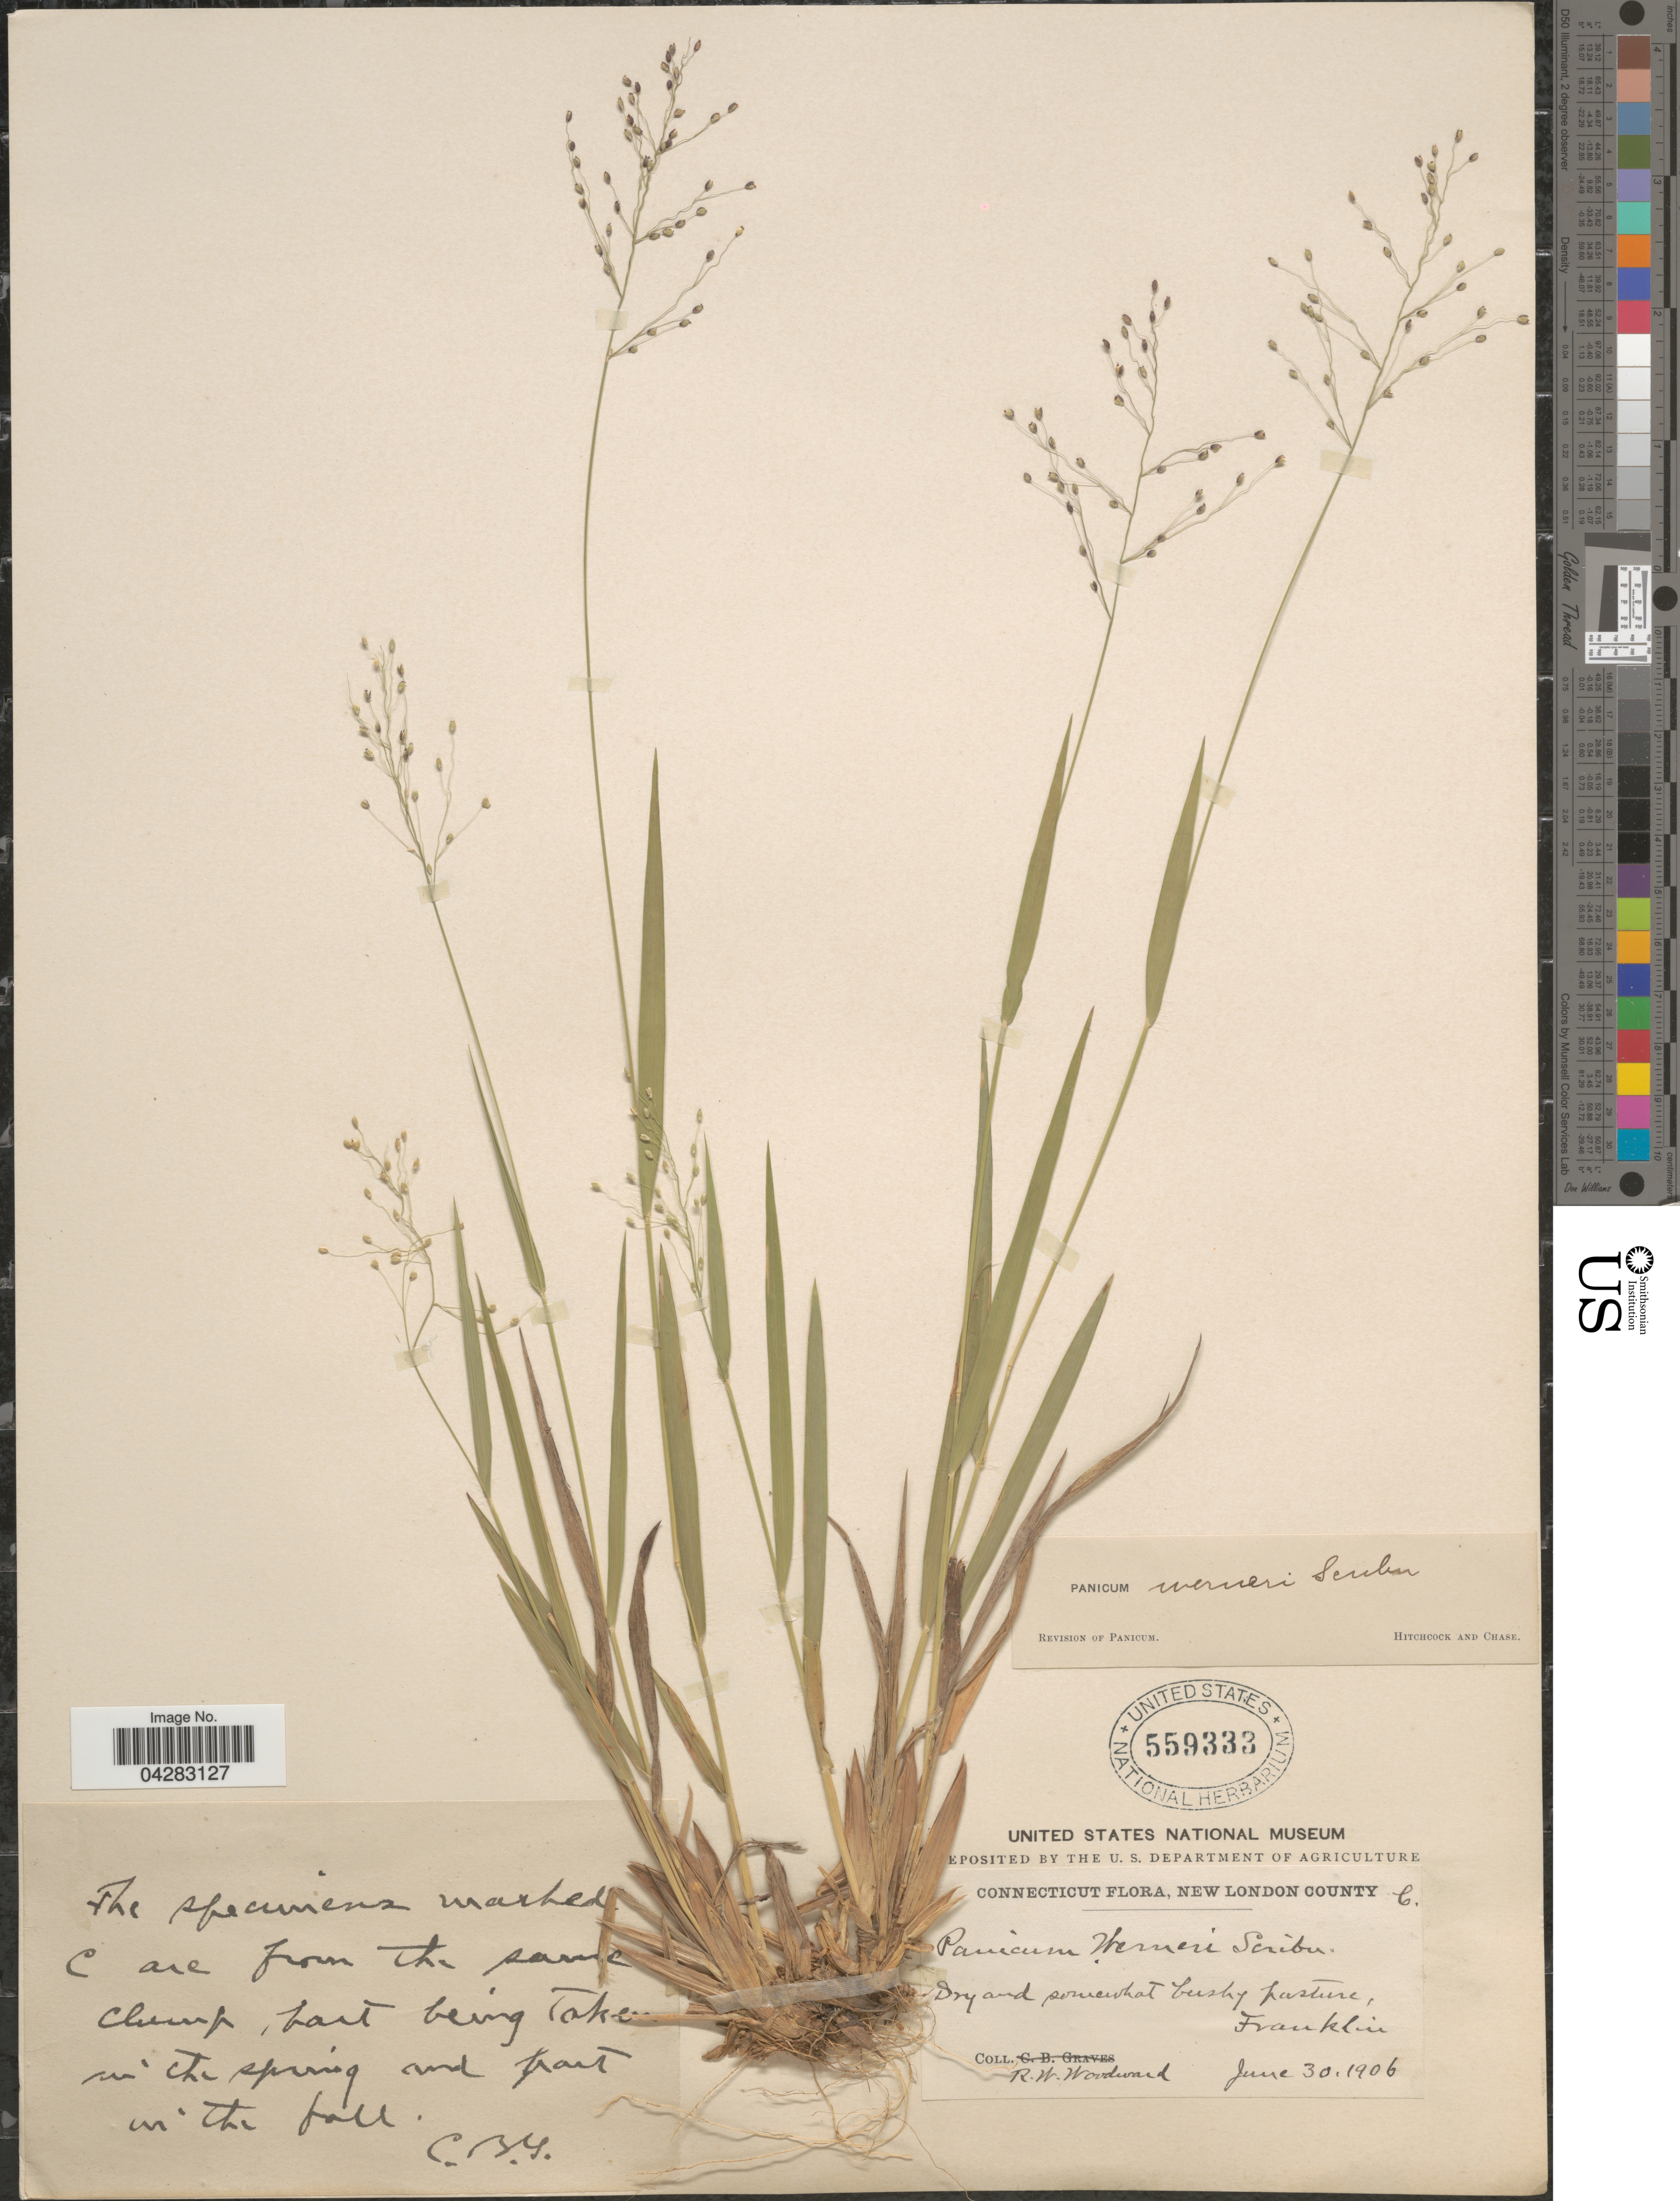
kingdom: Plantae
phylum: Tracheophyta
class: Liliopsida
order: Poales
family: Poaceae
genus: Dichanthelium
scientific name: Dichanthelium linearifolium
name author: (Scribn.) Gould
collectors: R. Woodward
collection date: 1906-06-30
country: United States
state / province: Connecticut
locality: New London County. Dry and somewhat bushy pasture, Franklin.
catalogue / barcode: US 559333